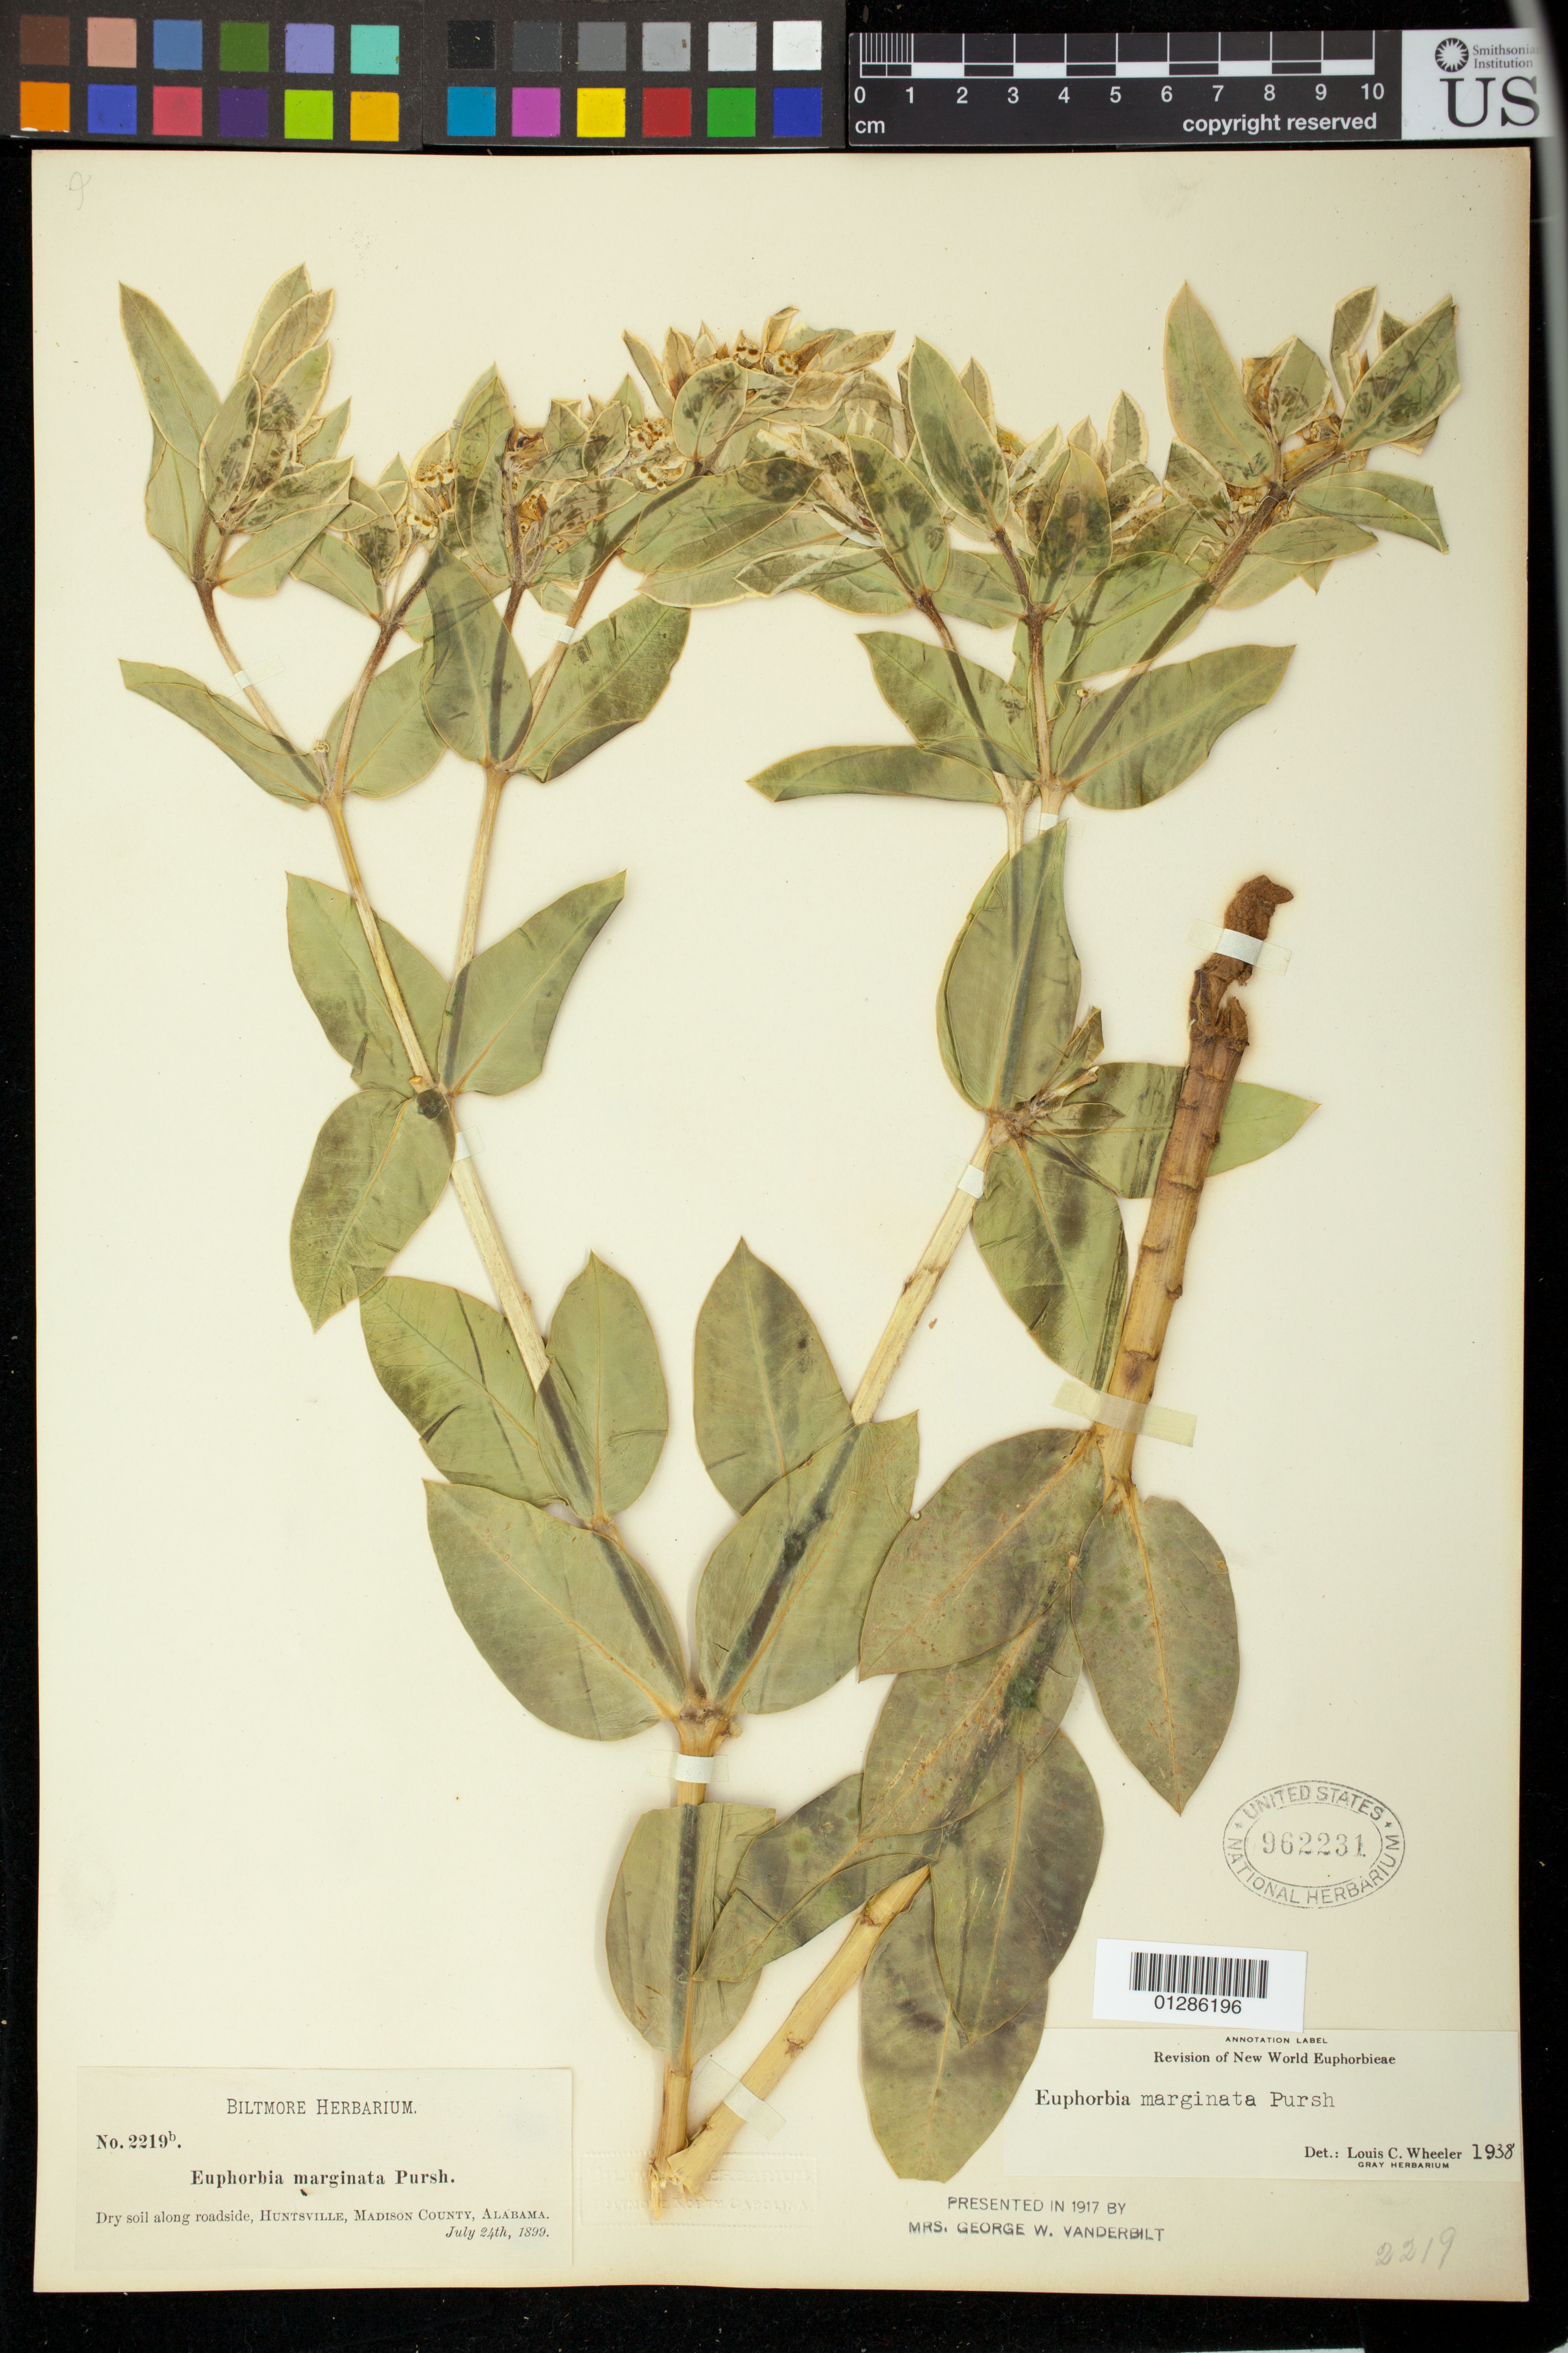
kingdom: Plantae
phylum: Tracheophyta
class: Magnoliopsida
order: Malpighiales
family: Euphorbiaceae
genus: Euphorbia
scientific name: Euphorbia marginata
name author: Pursh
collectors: ex herb. Biltmore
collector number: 2219b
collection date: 1899-07-24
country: United States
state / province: Alabama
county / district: Madison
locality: Huntsville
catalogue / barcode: US 962231